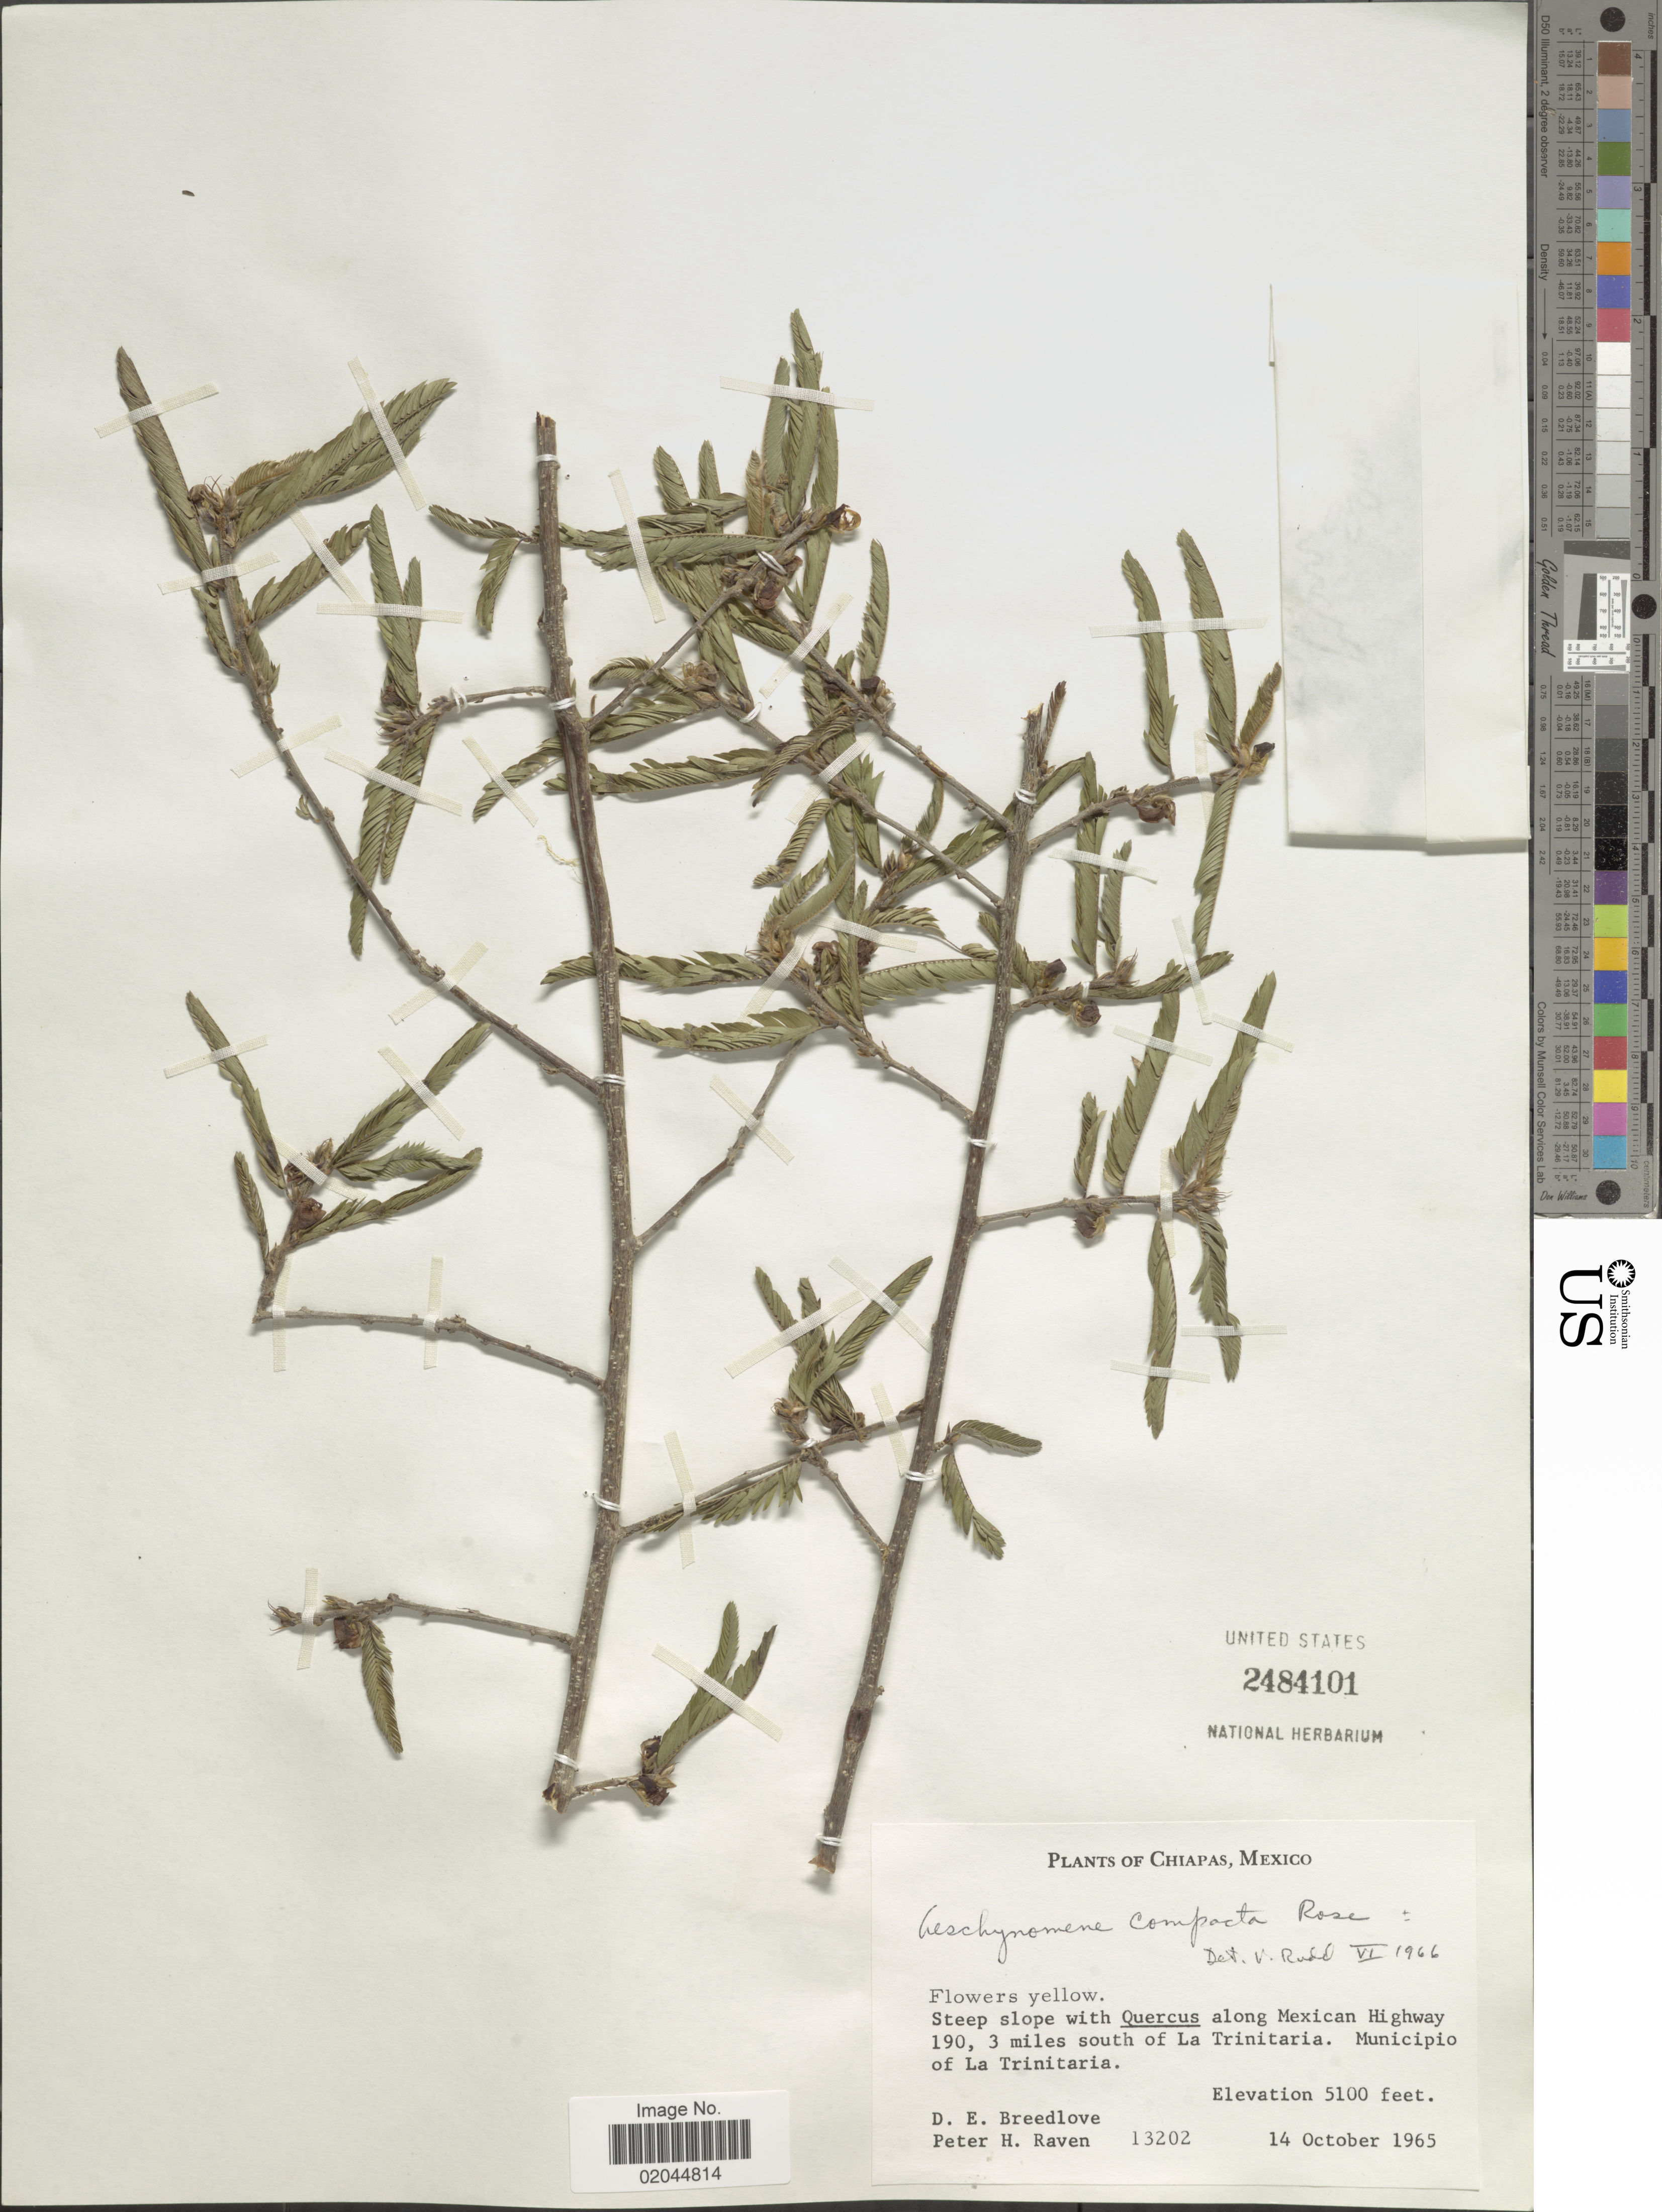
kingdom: Plantae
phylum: Tracheophyta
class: Magnoliopsida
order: Fabales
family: Fabaceae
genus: Aeschynomene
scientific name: Aeschynomene compacta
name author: Rose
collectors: E. Matuda & P. Raven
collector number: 13202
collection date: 1965-10-14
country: Mexico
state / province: Chiapas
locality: Along Mexican Highway 190, 3 miles south of La Trinitaria, Municipio of La Trinitaria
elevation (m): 1554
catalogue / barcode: US 2484101